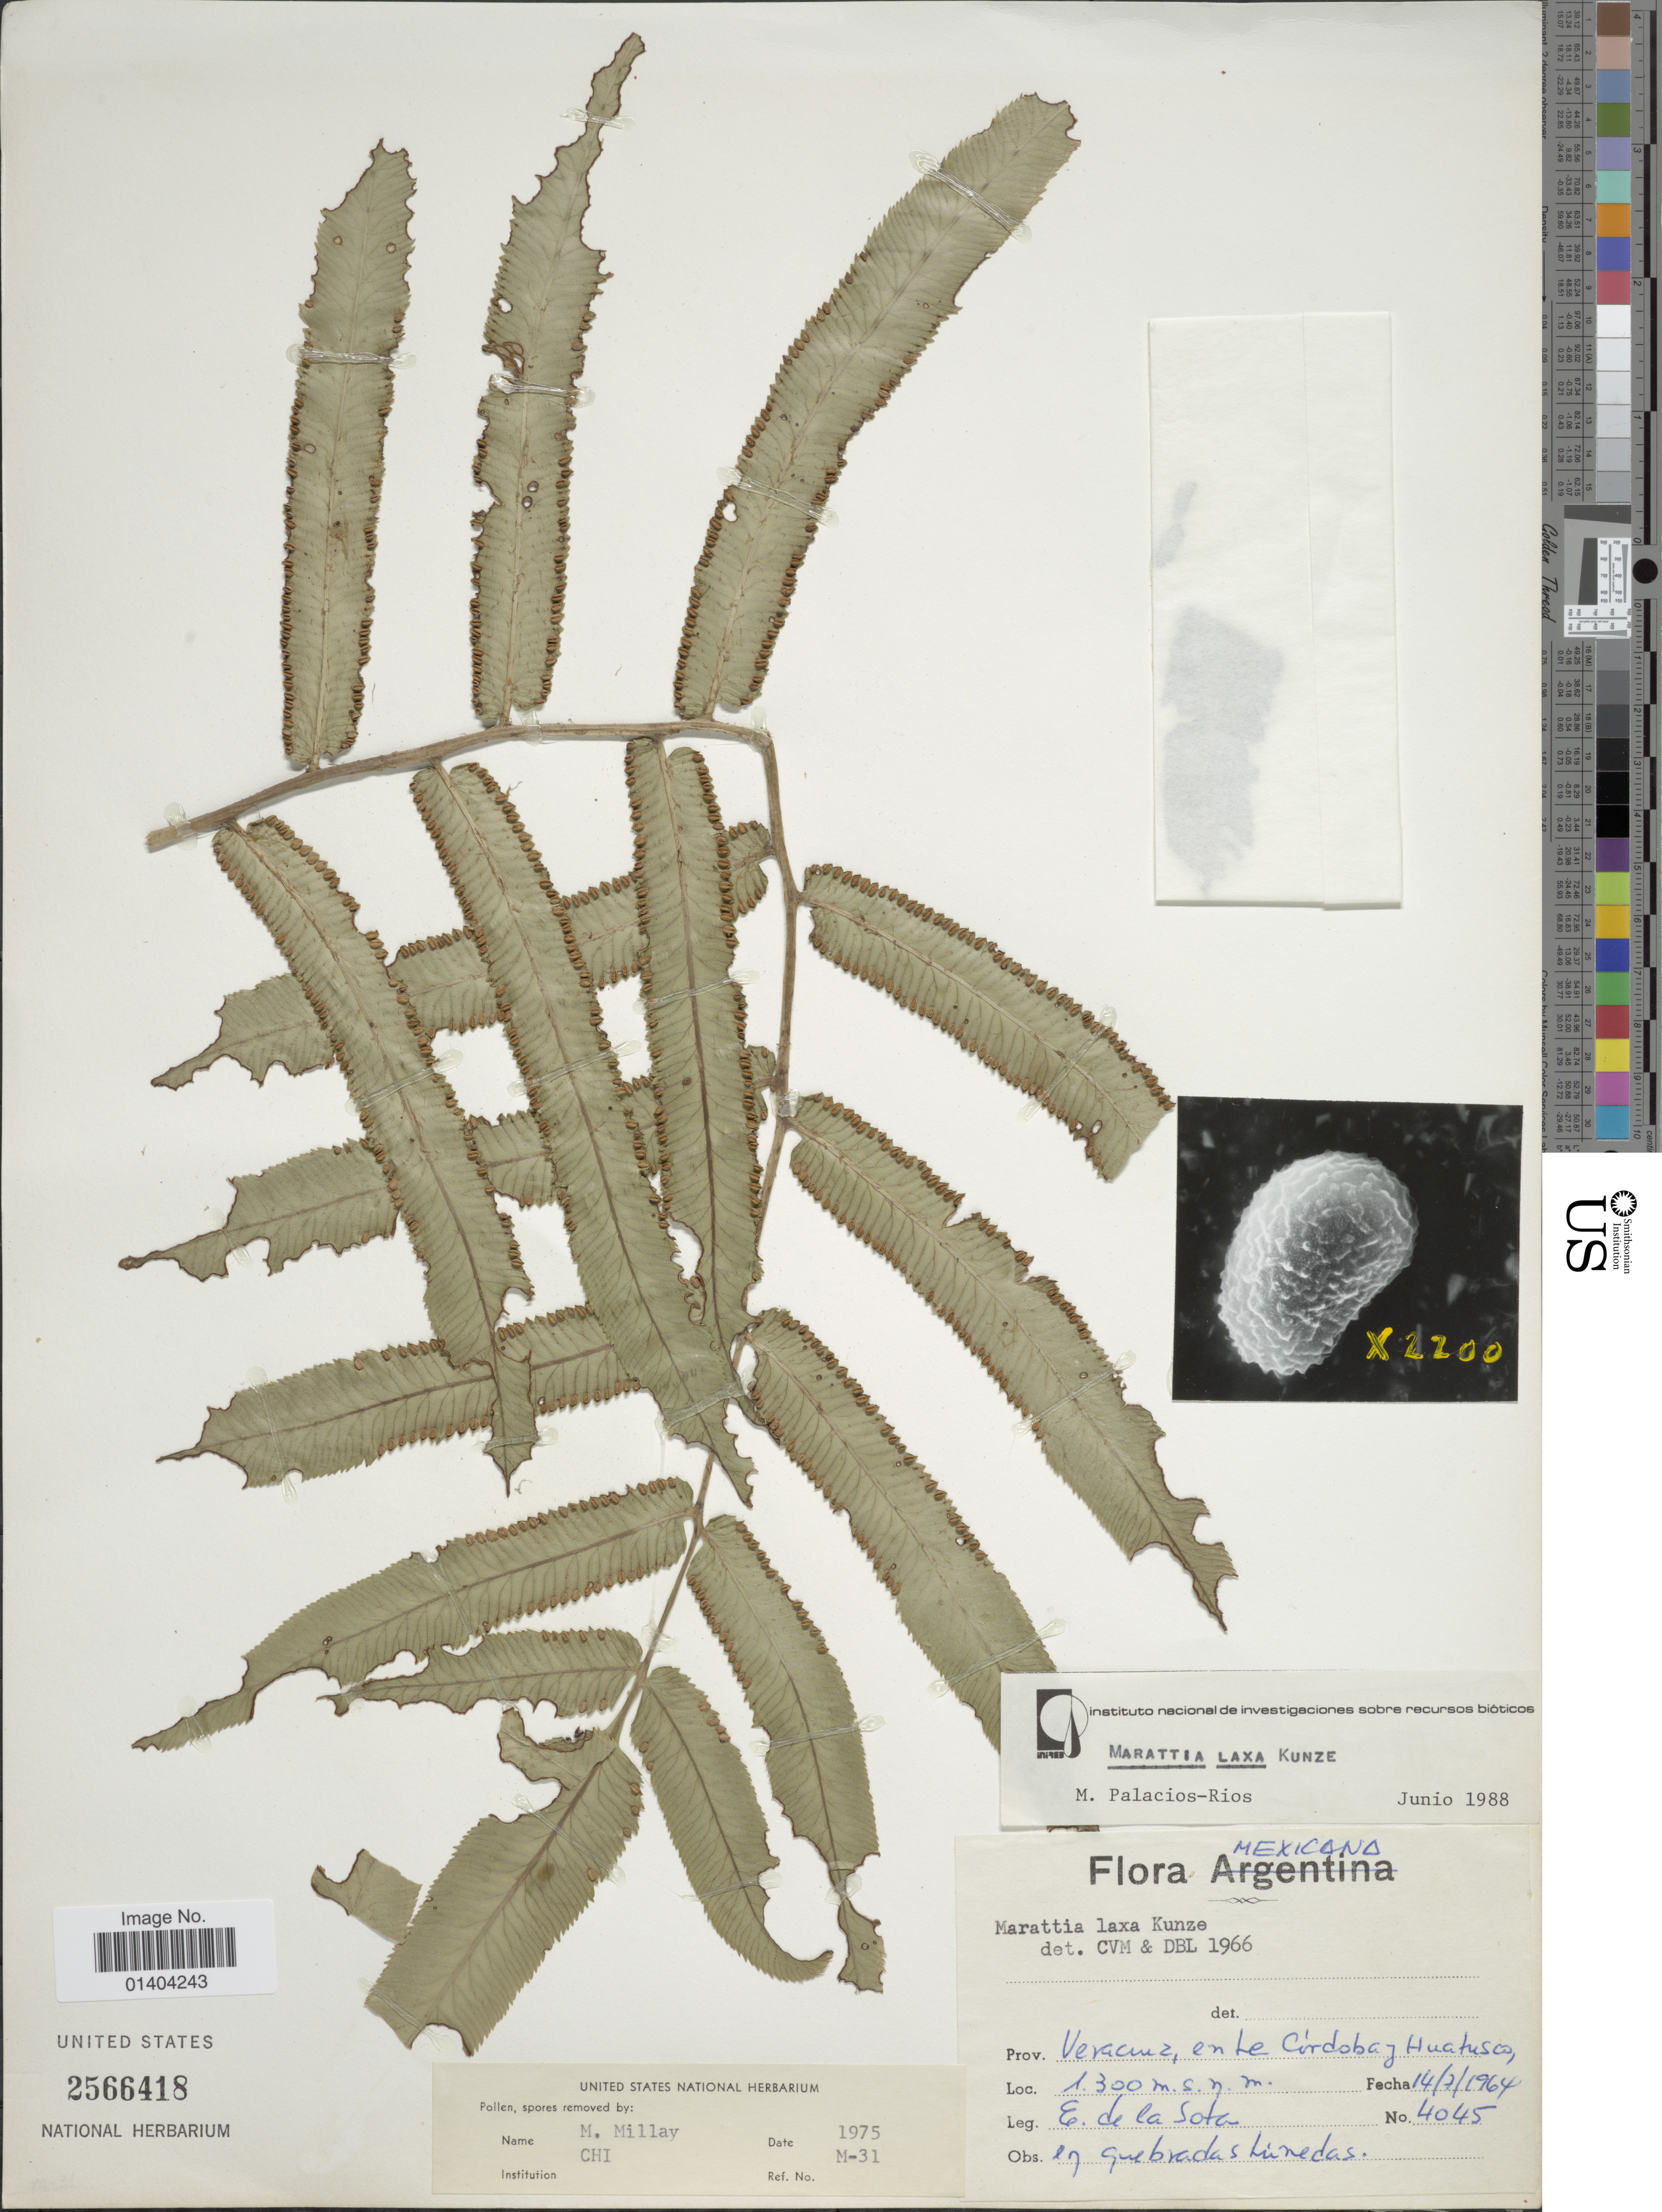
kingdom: Plantae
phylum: Tracheophyta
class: Polypodiopsida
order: Marattiales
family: Marattiaceae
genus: Marattia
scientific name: Marattia laxa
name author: Kunze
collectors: E. R. de la Sota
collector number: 4045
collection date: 1964-07-14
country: Mexico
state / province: Veracruz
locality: Entre Cordoba y Huatusco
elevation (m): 1300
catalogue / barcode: US 2566418